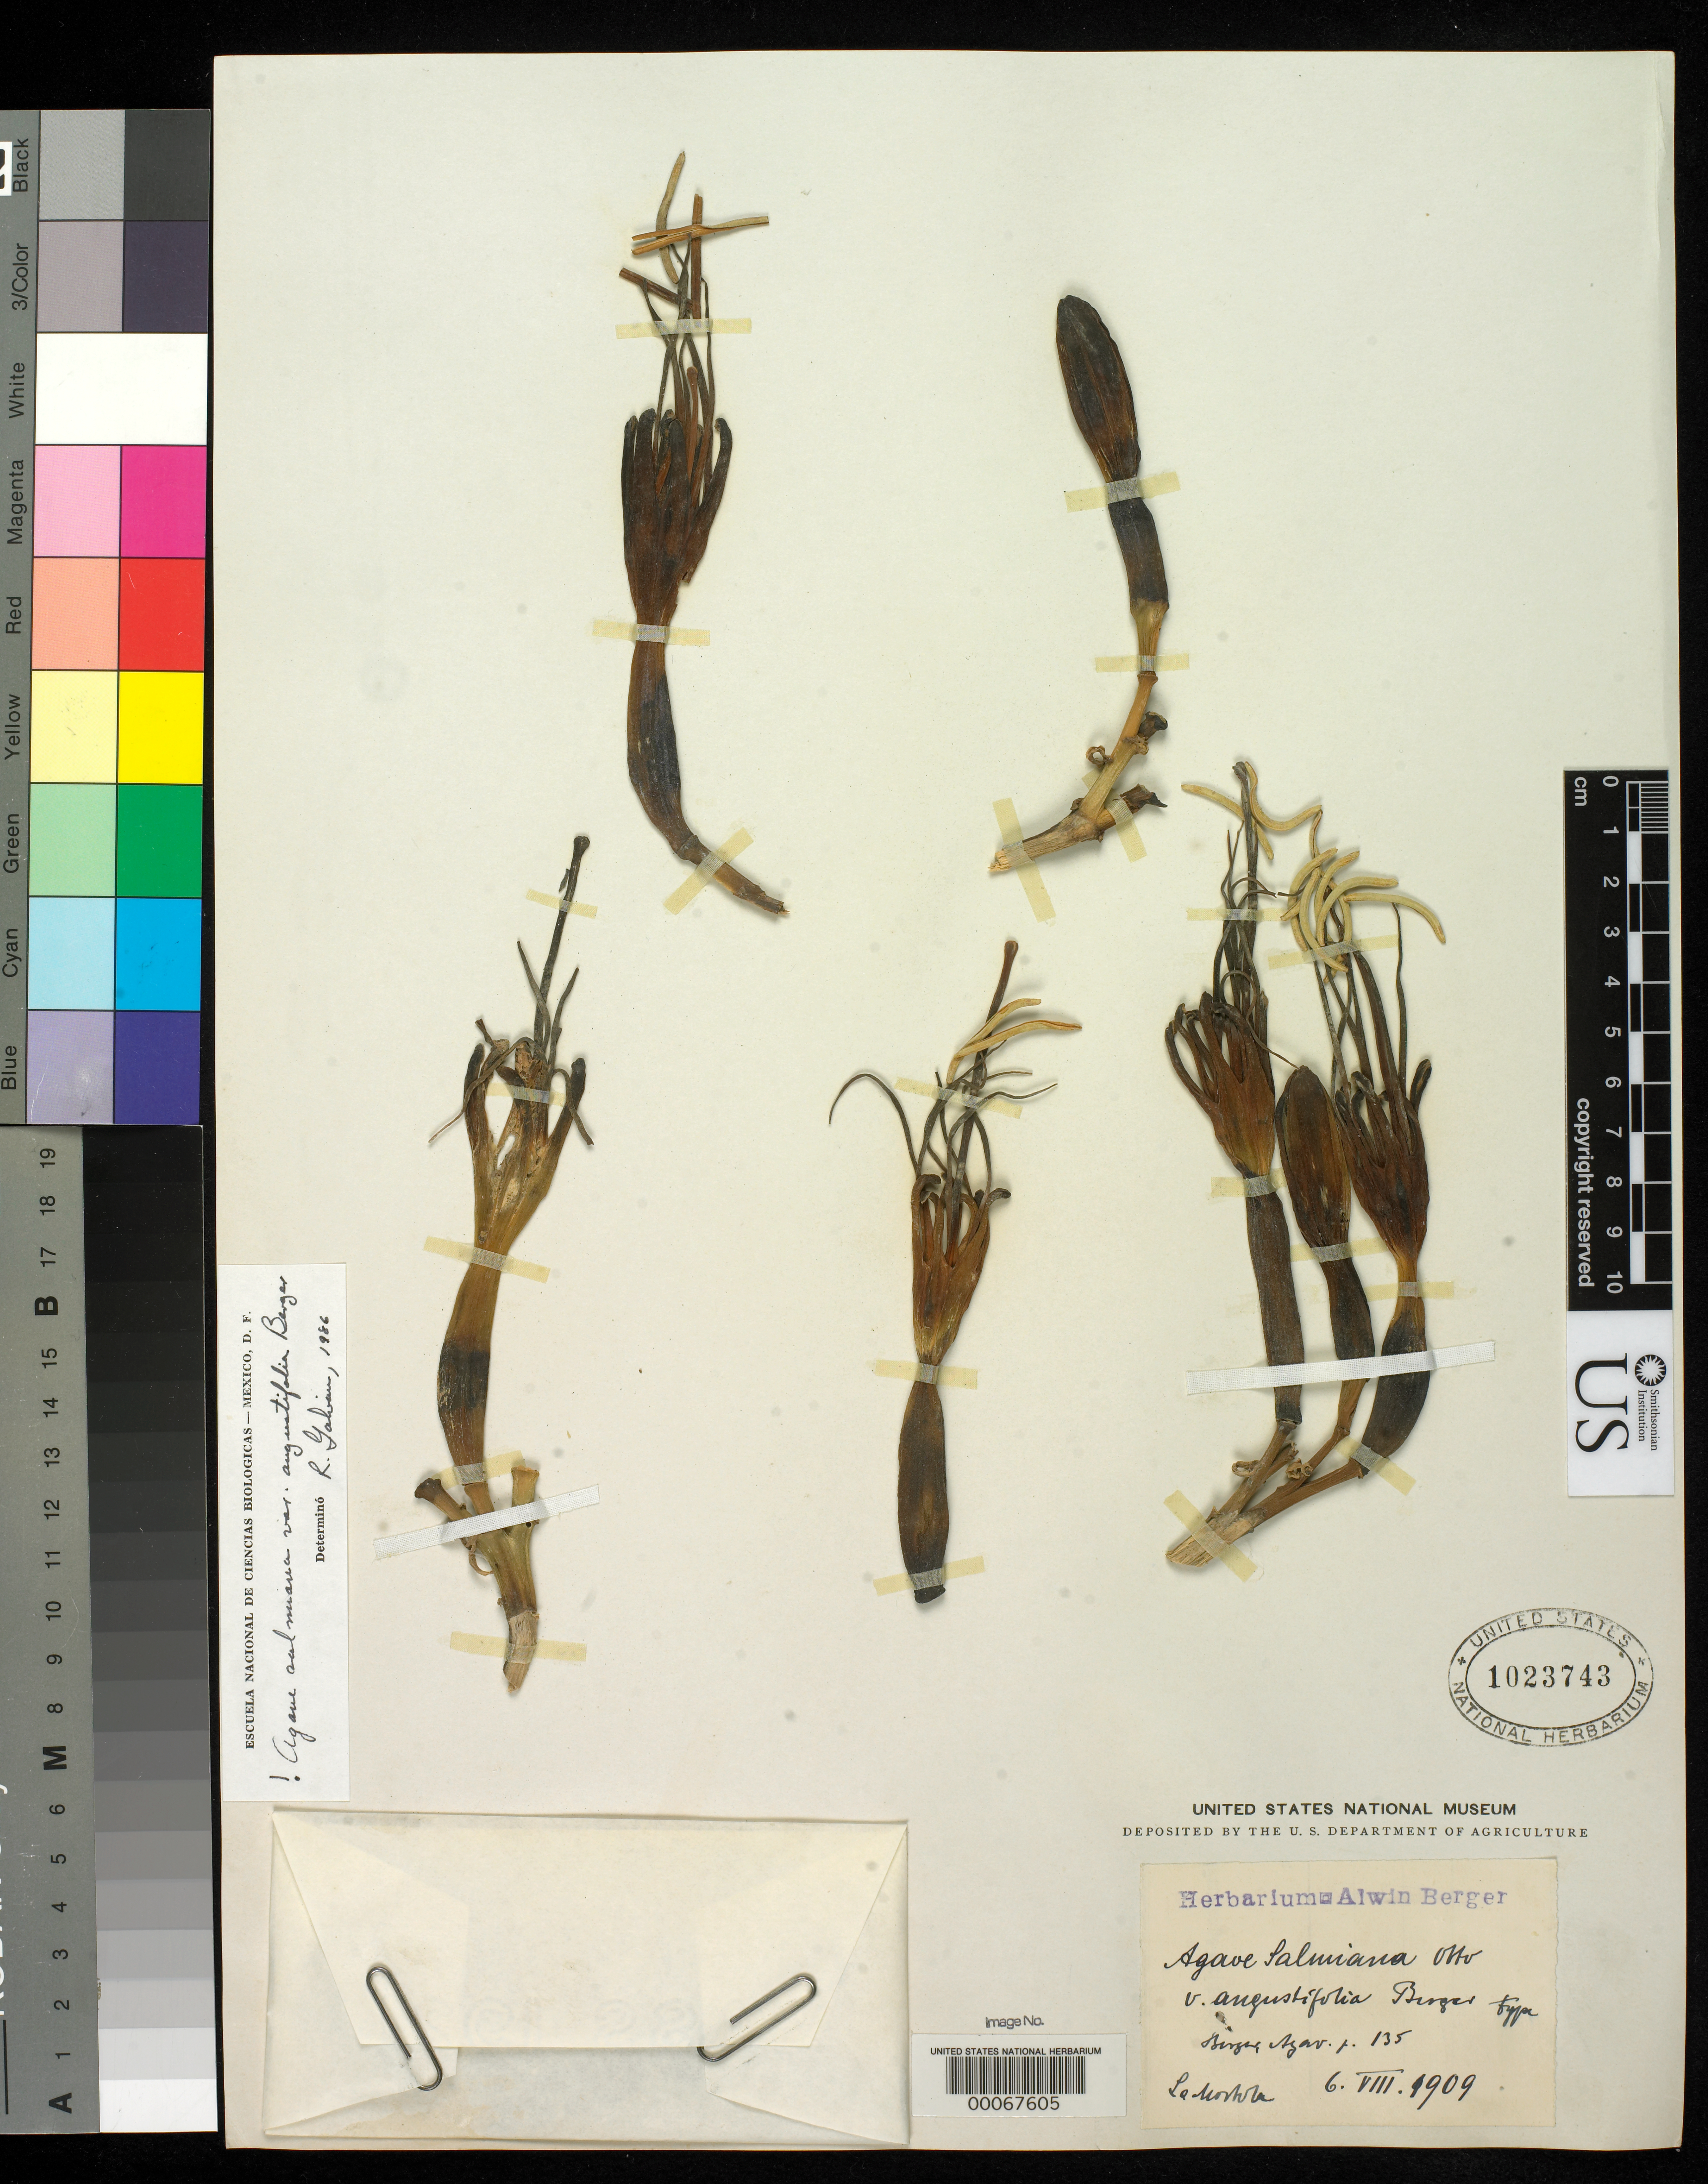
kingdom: Plantae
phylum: Tracheophyta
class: Liliopsida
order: Asparagales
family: Asparagaceae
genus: Agave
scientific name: Agave salmiana var. angustifolia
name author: A. Berger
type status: Lectotype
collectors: A. Berger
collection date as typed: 06 Aug 1909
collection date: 1909-08-06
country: Mexico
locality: Cultivated at La Mortola, Italy.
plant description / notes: No specimens cited in protologue; several sheets at US annotated "type" (apparently by Berger), duplicates with this collection date (6 VIII 1909) cited by Gentry as type.; Specimen ex herbarium Alwin Berger.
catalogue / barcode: US 1023743